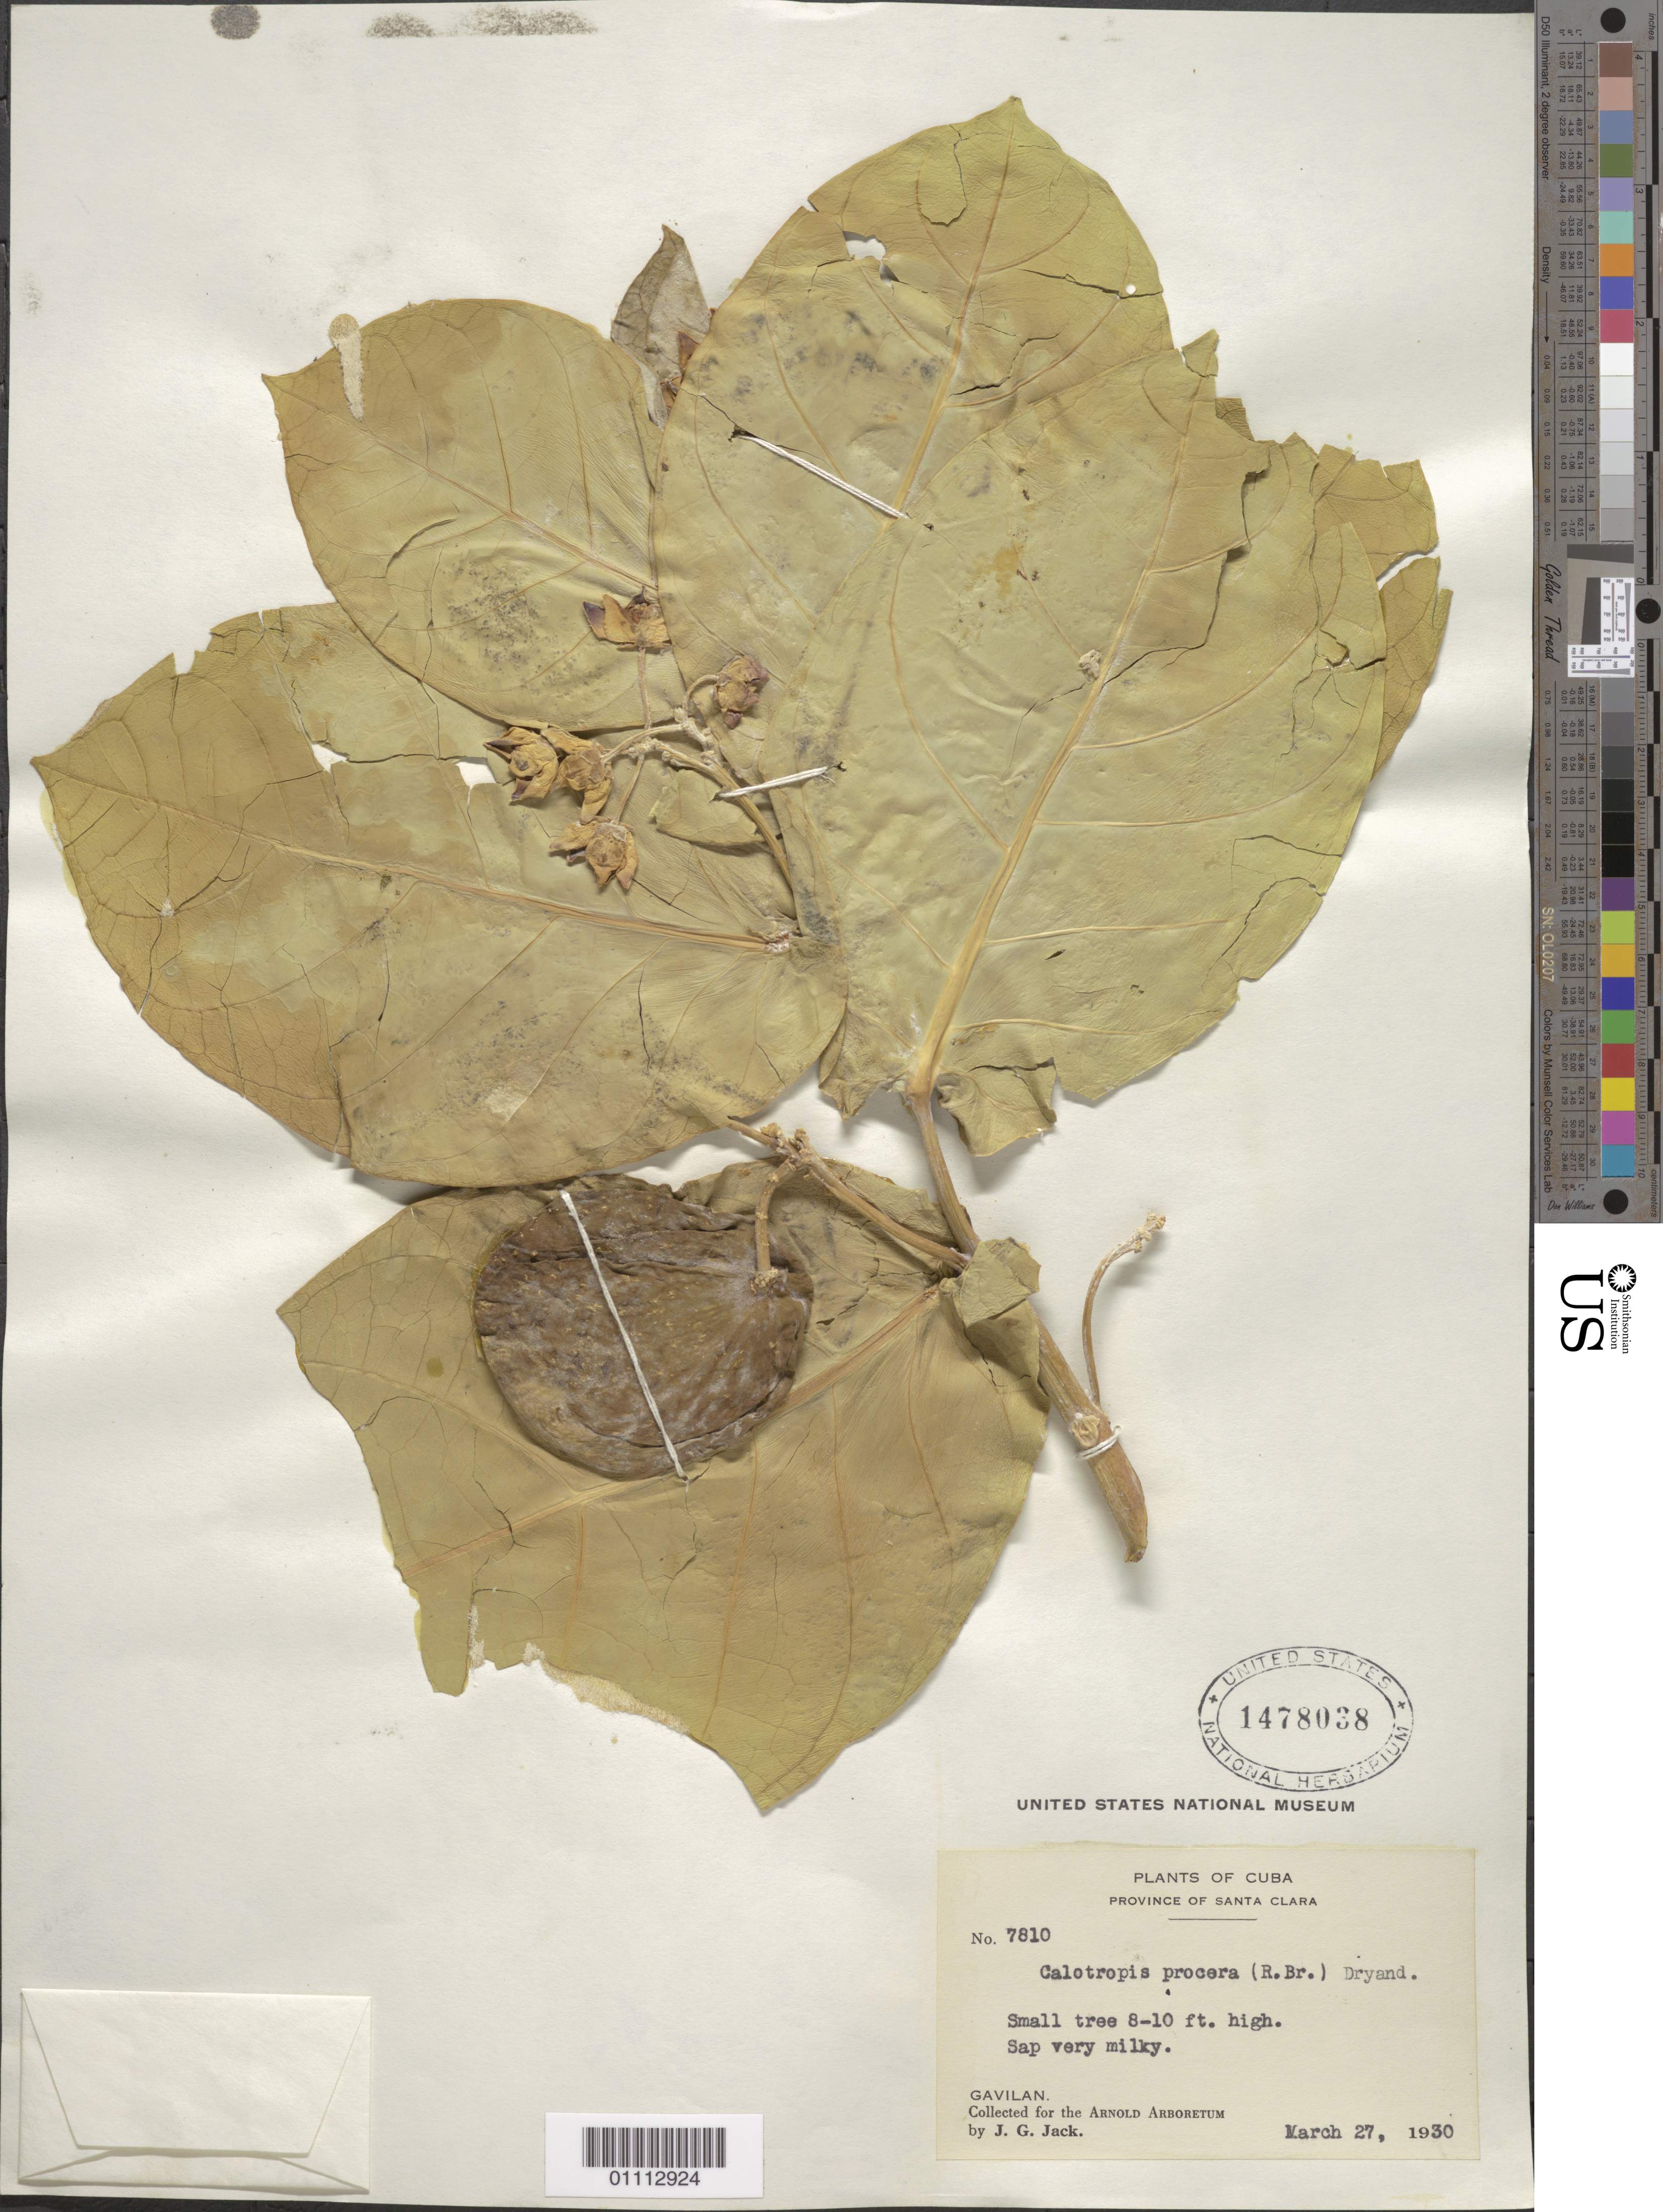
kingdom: Plantae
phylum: Tracheophyta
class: Magnoliopsida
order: Gentianales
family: Apocynaceae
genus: Calotropis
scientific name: Calotropis procera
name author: (Aiton) W.T. Aiton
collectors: J. G. Jack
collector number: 7810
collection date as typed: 27 Mar 1930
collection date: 1930-03-27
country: Cuba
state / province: Cienfuegos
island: Cuba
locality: Province of Santa Clara Gavilan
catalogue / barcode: US 1478038